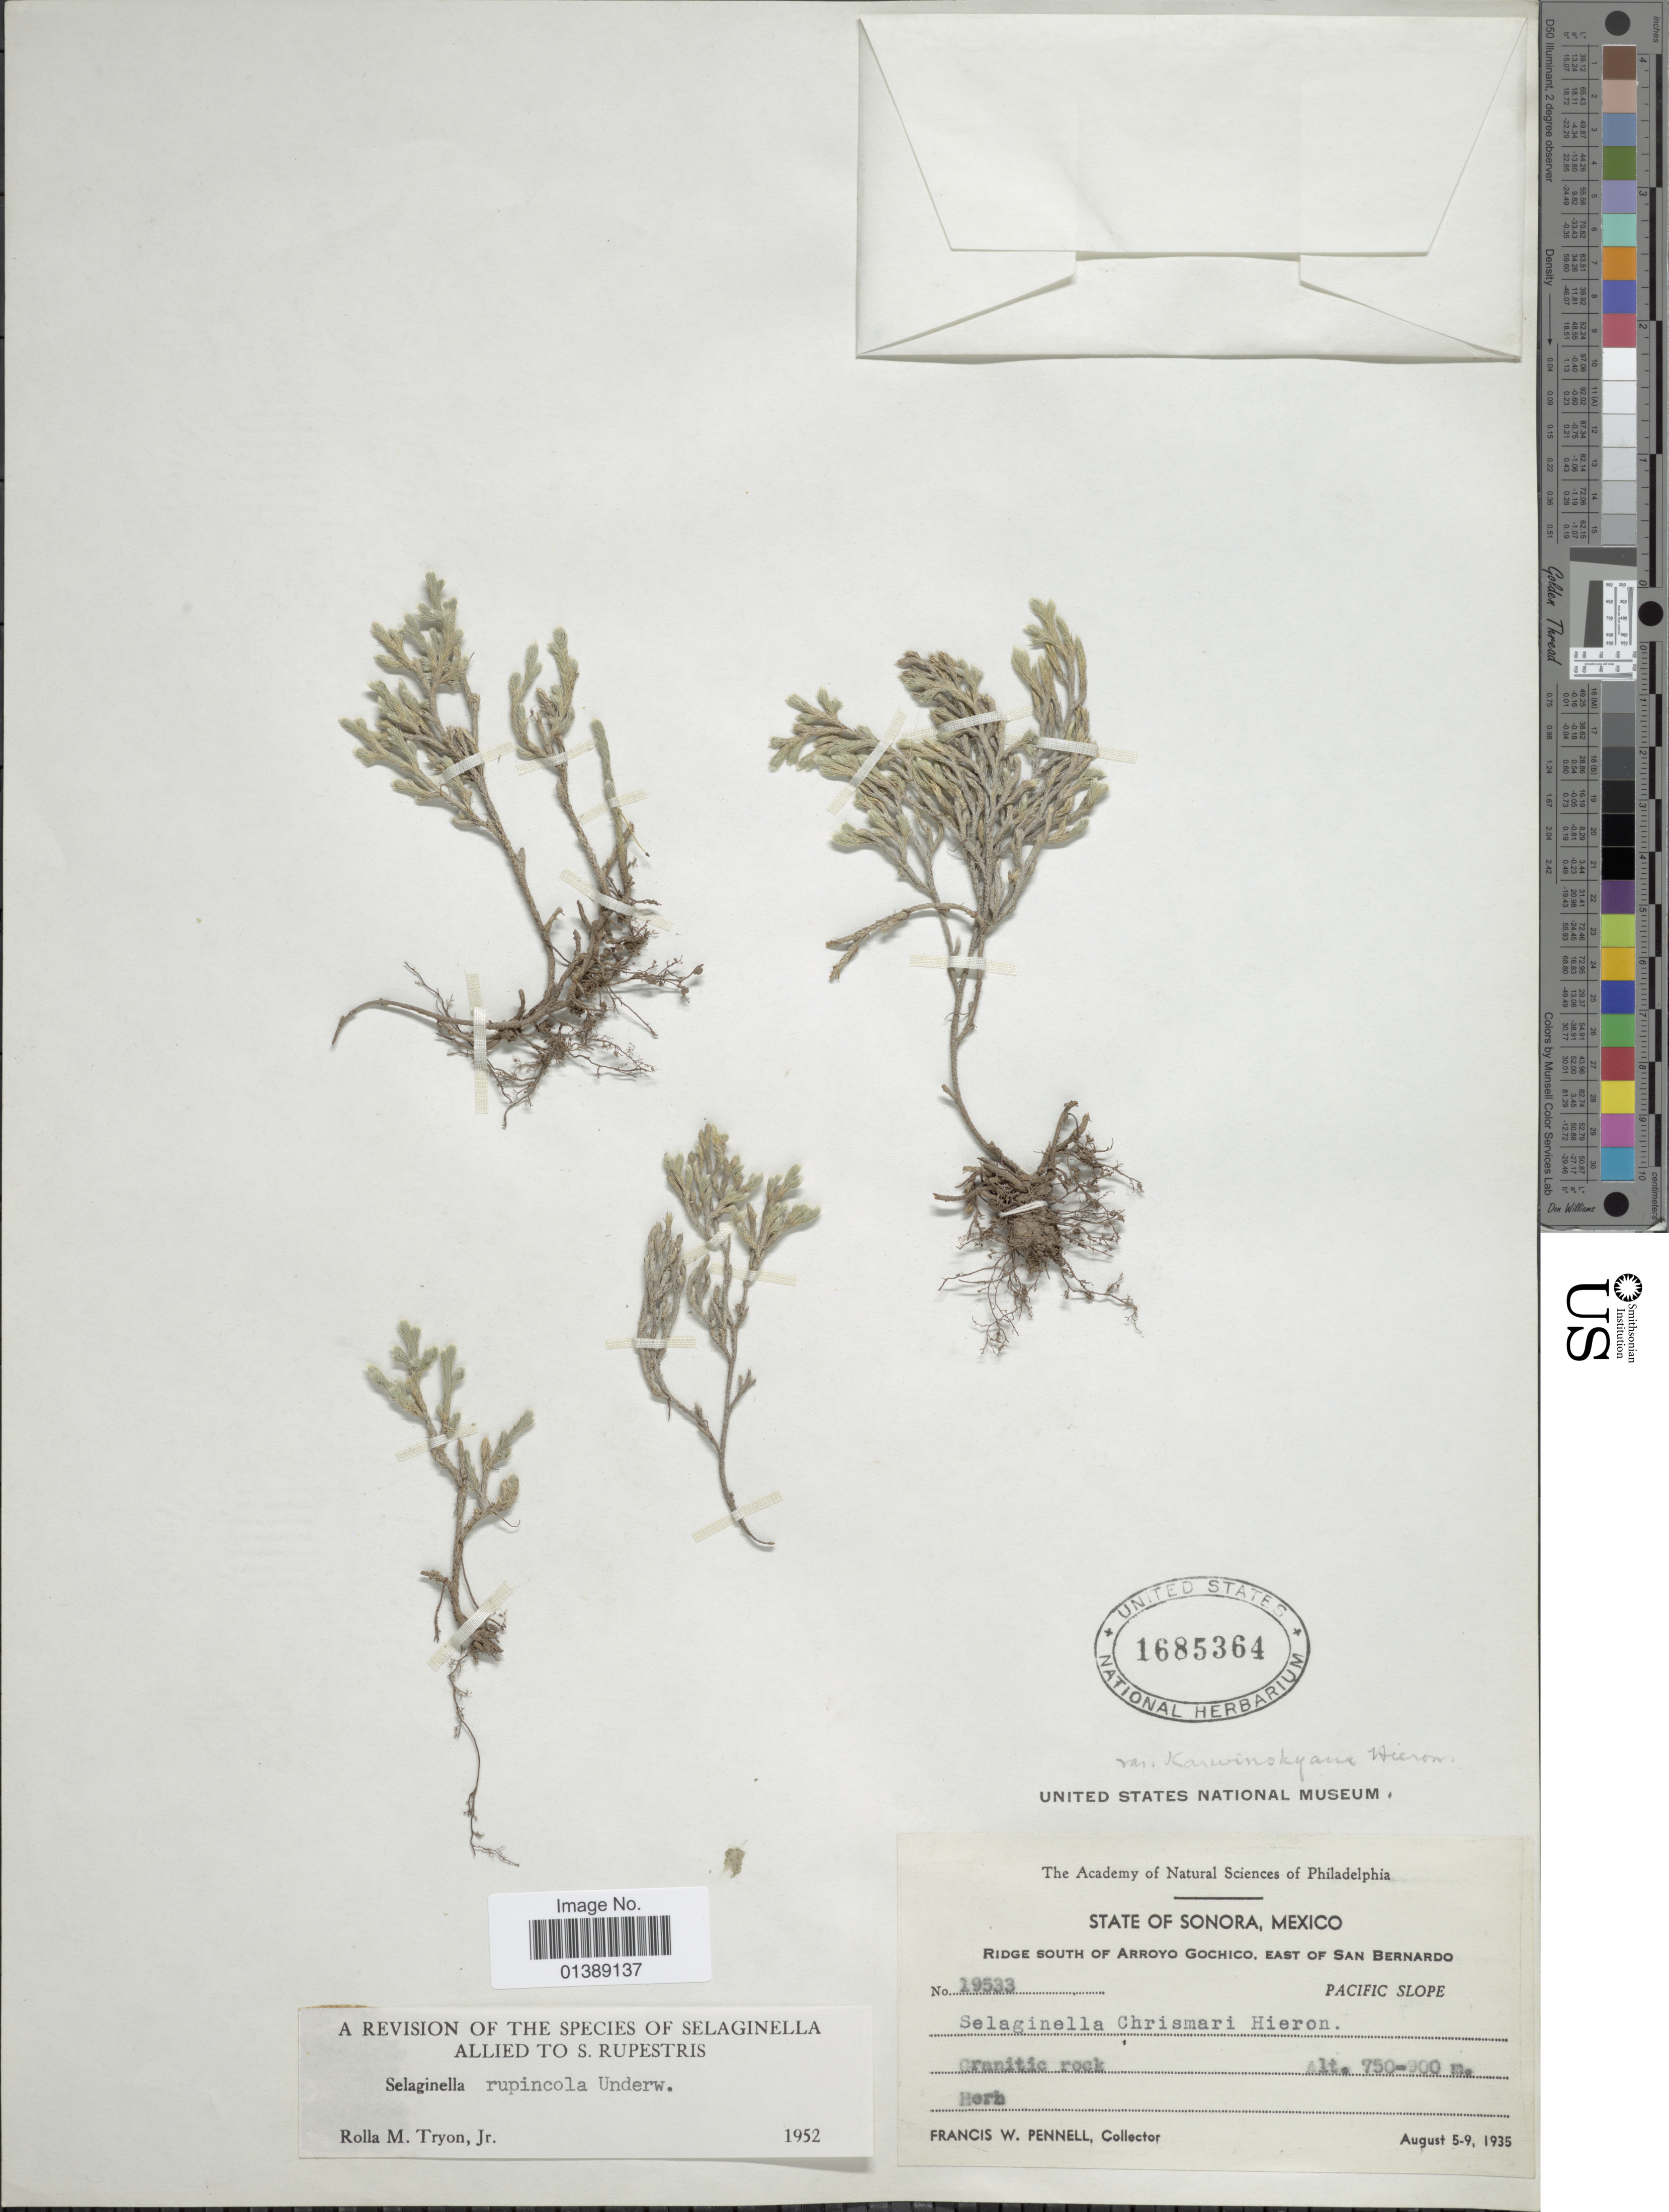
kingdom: Plantae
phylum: Tracheophyta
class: Lycopodiopsida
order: Selaginellales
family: Selaginellaceae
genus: Selaginella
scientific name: Selaginella rupincola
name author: Underw.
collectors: F. W. Pennell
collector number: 19533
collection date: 1935-08-05/1935-08-09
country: Mexico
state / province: Sonora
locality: Ridge south of Arroyo Gochico, East of San Bernardo, pacific Slope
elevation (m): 750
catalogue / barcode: US 1685364